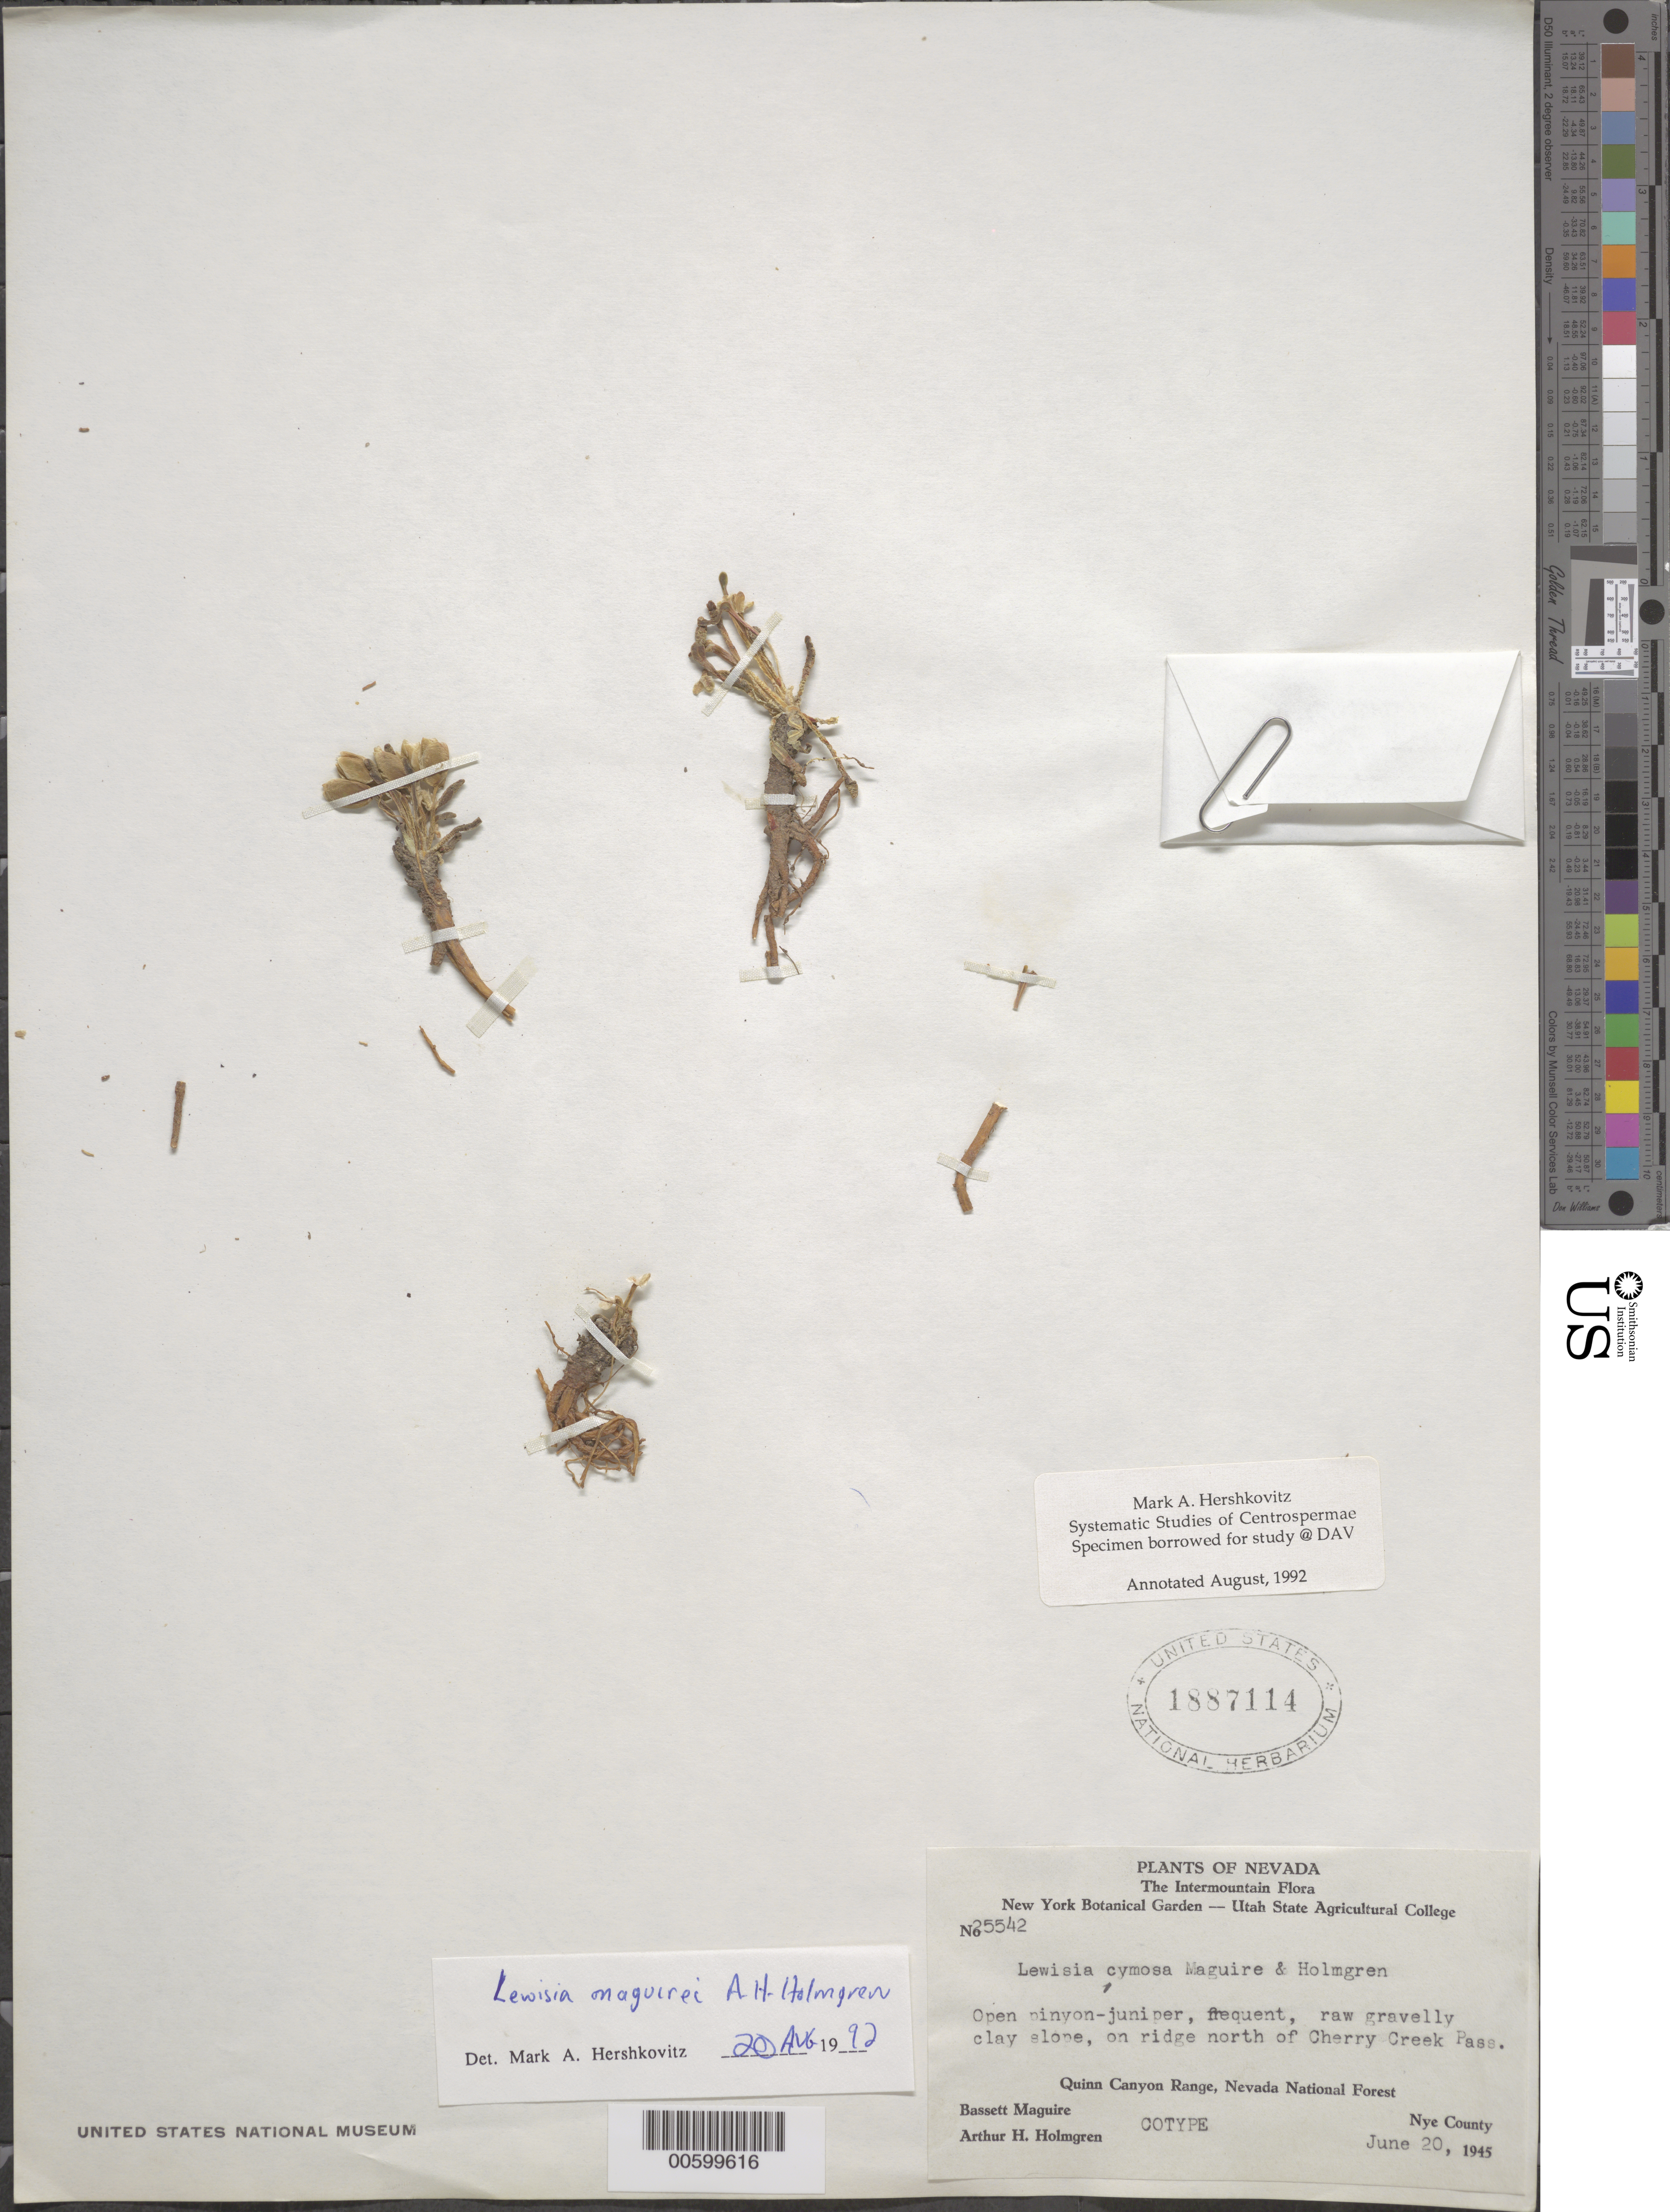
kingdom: Plantae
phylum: Tracheophyta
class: Magnoliopsida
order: Caryophyllales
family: Montiaceae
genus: Lewisia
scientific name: Lewisia maguirei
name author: A.H. Holmgren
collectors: B. Maguire & A. H. Holmgren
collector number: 25542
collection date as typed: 20 Jun 1945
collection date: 1945-06-20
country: United States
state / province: Nevada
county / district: Nye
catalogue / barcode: US 1887114